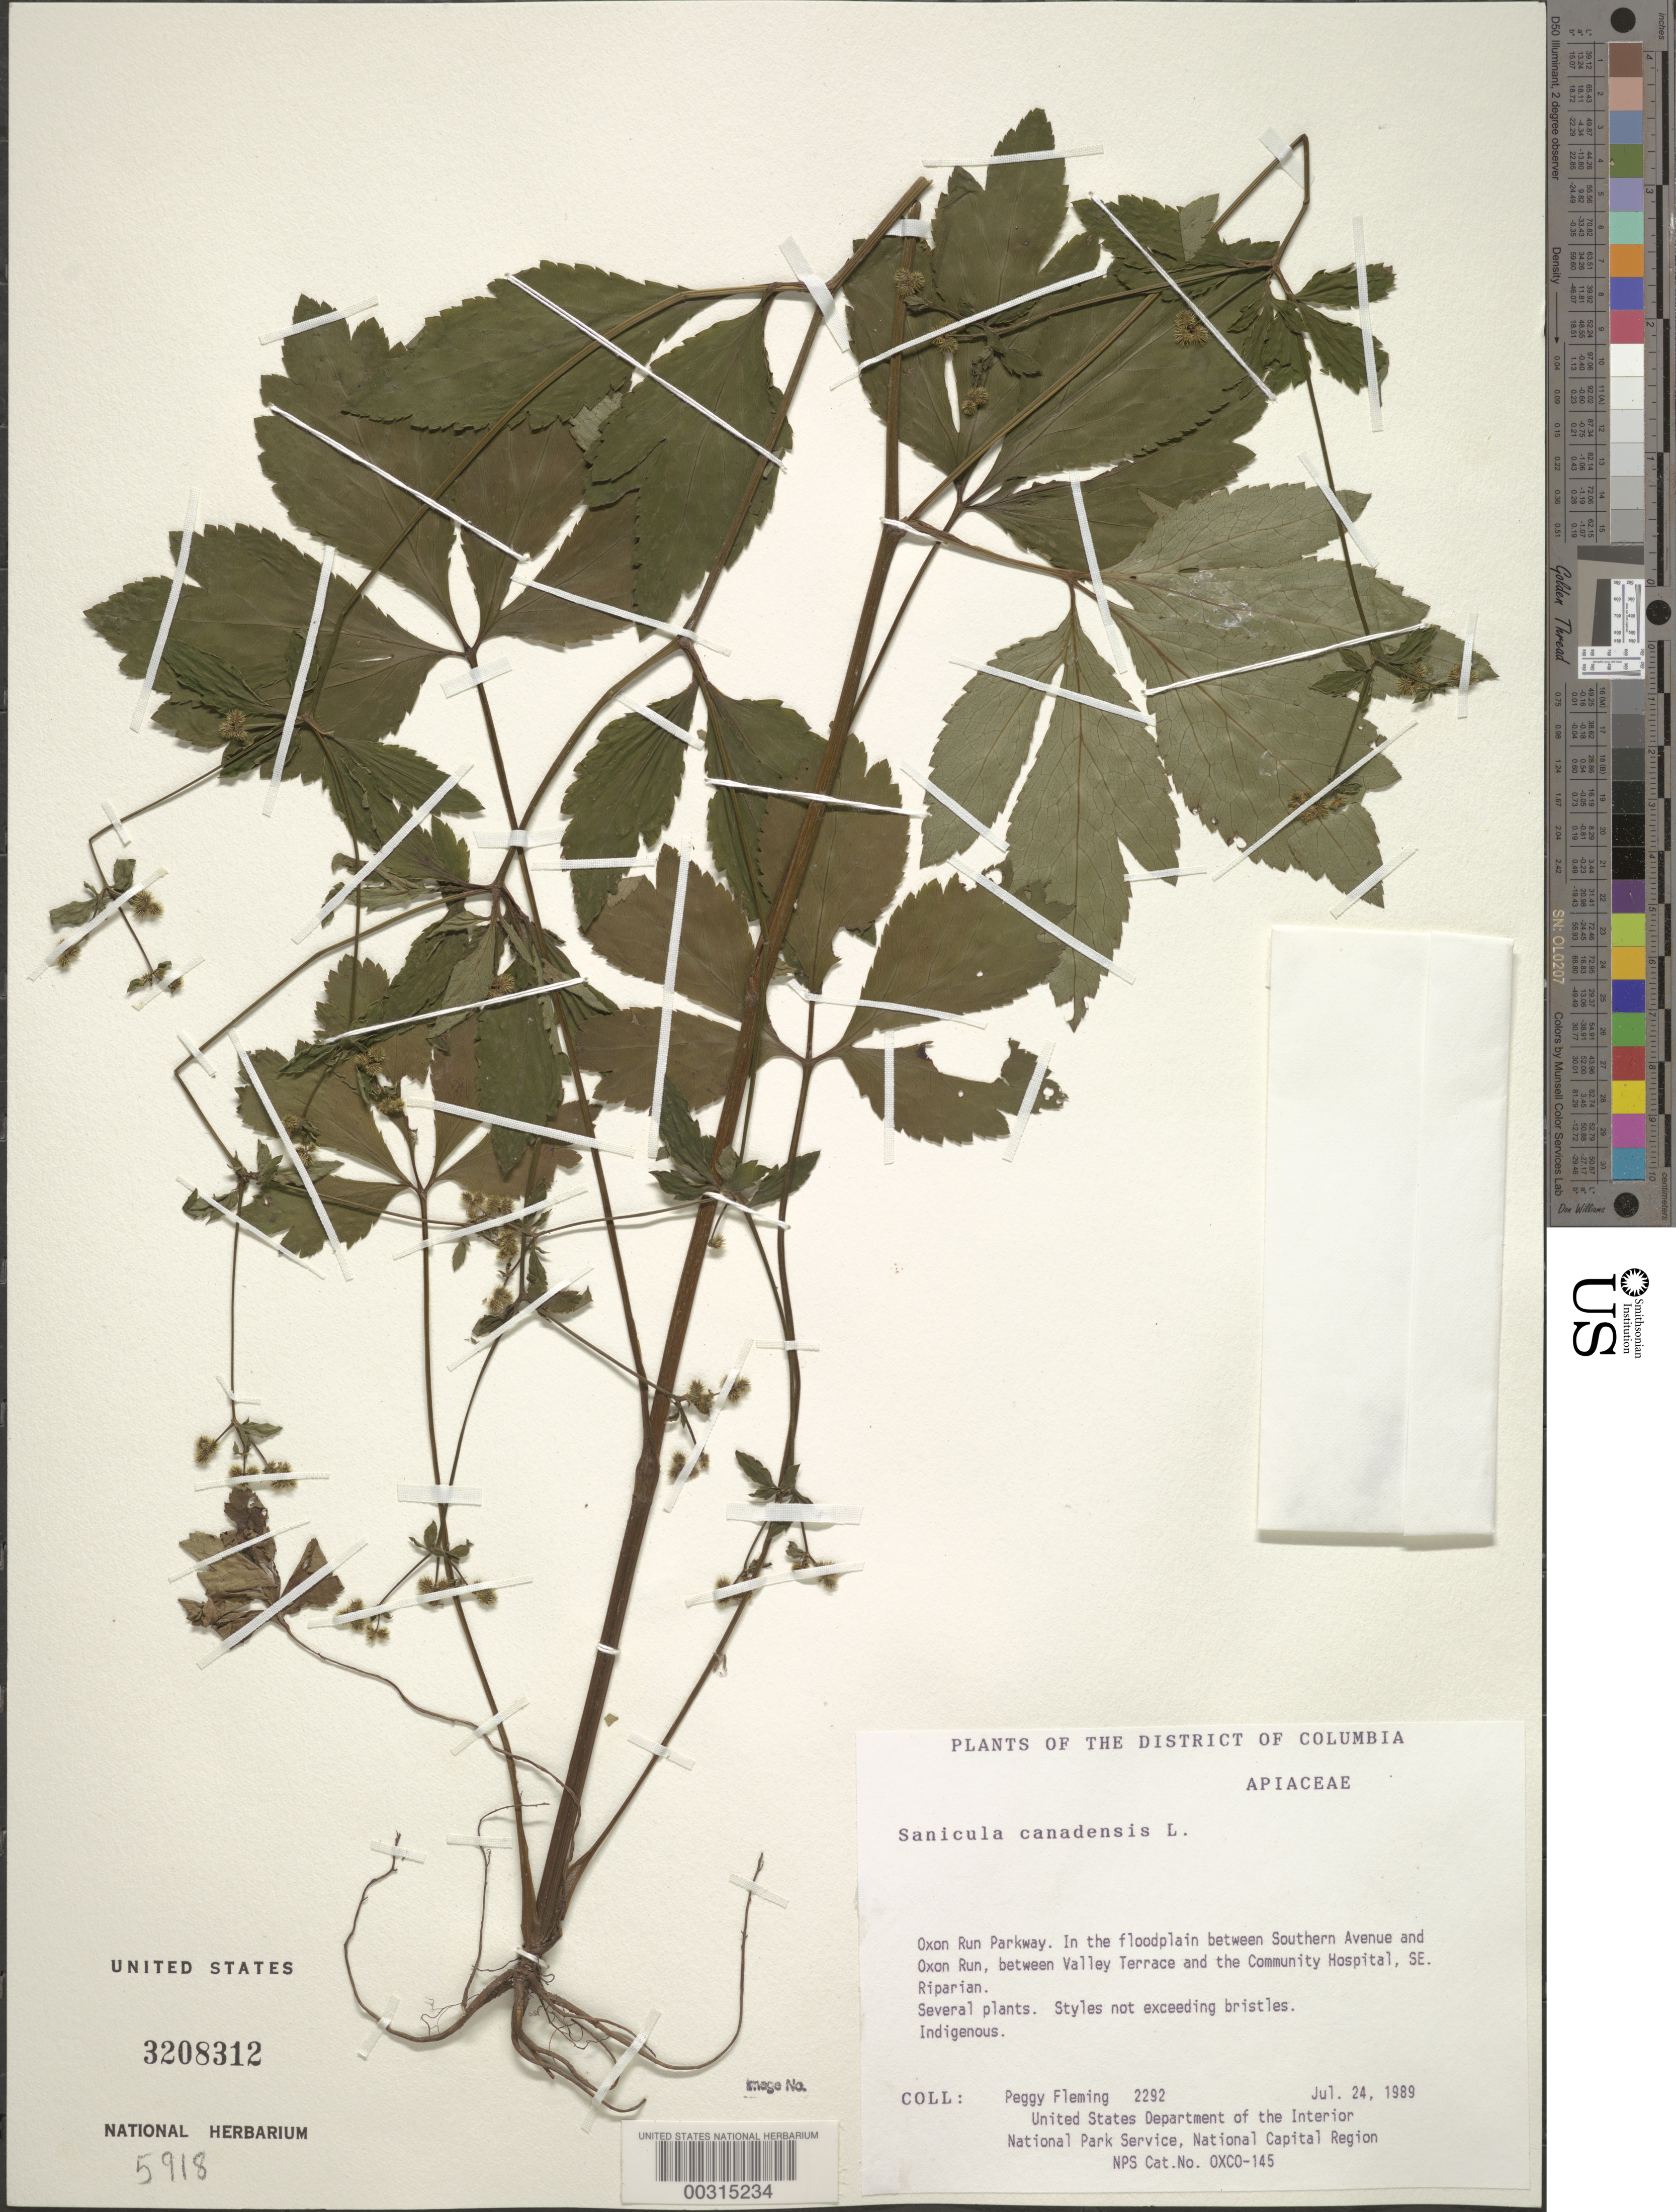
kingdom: Plantae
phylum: Tracheophyta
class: Magnoliopsida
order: Apiales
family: Apiaceae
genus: Sanicula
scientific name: Sanicula canadensis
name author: L.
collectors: P. Fleming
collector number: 2292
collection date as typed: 24 Jul 1989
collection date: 1989-07-24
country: United States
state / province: District of Columbia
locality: Oxon Run Parkway, between Southern Ave. and Oxon Run, between Valley Terrace and Community Hospital, SE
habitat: Floodplain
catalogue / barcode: US 3208312